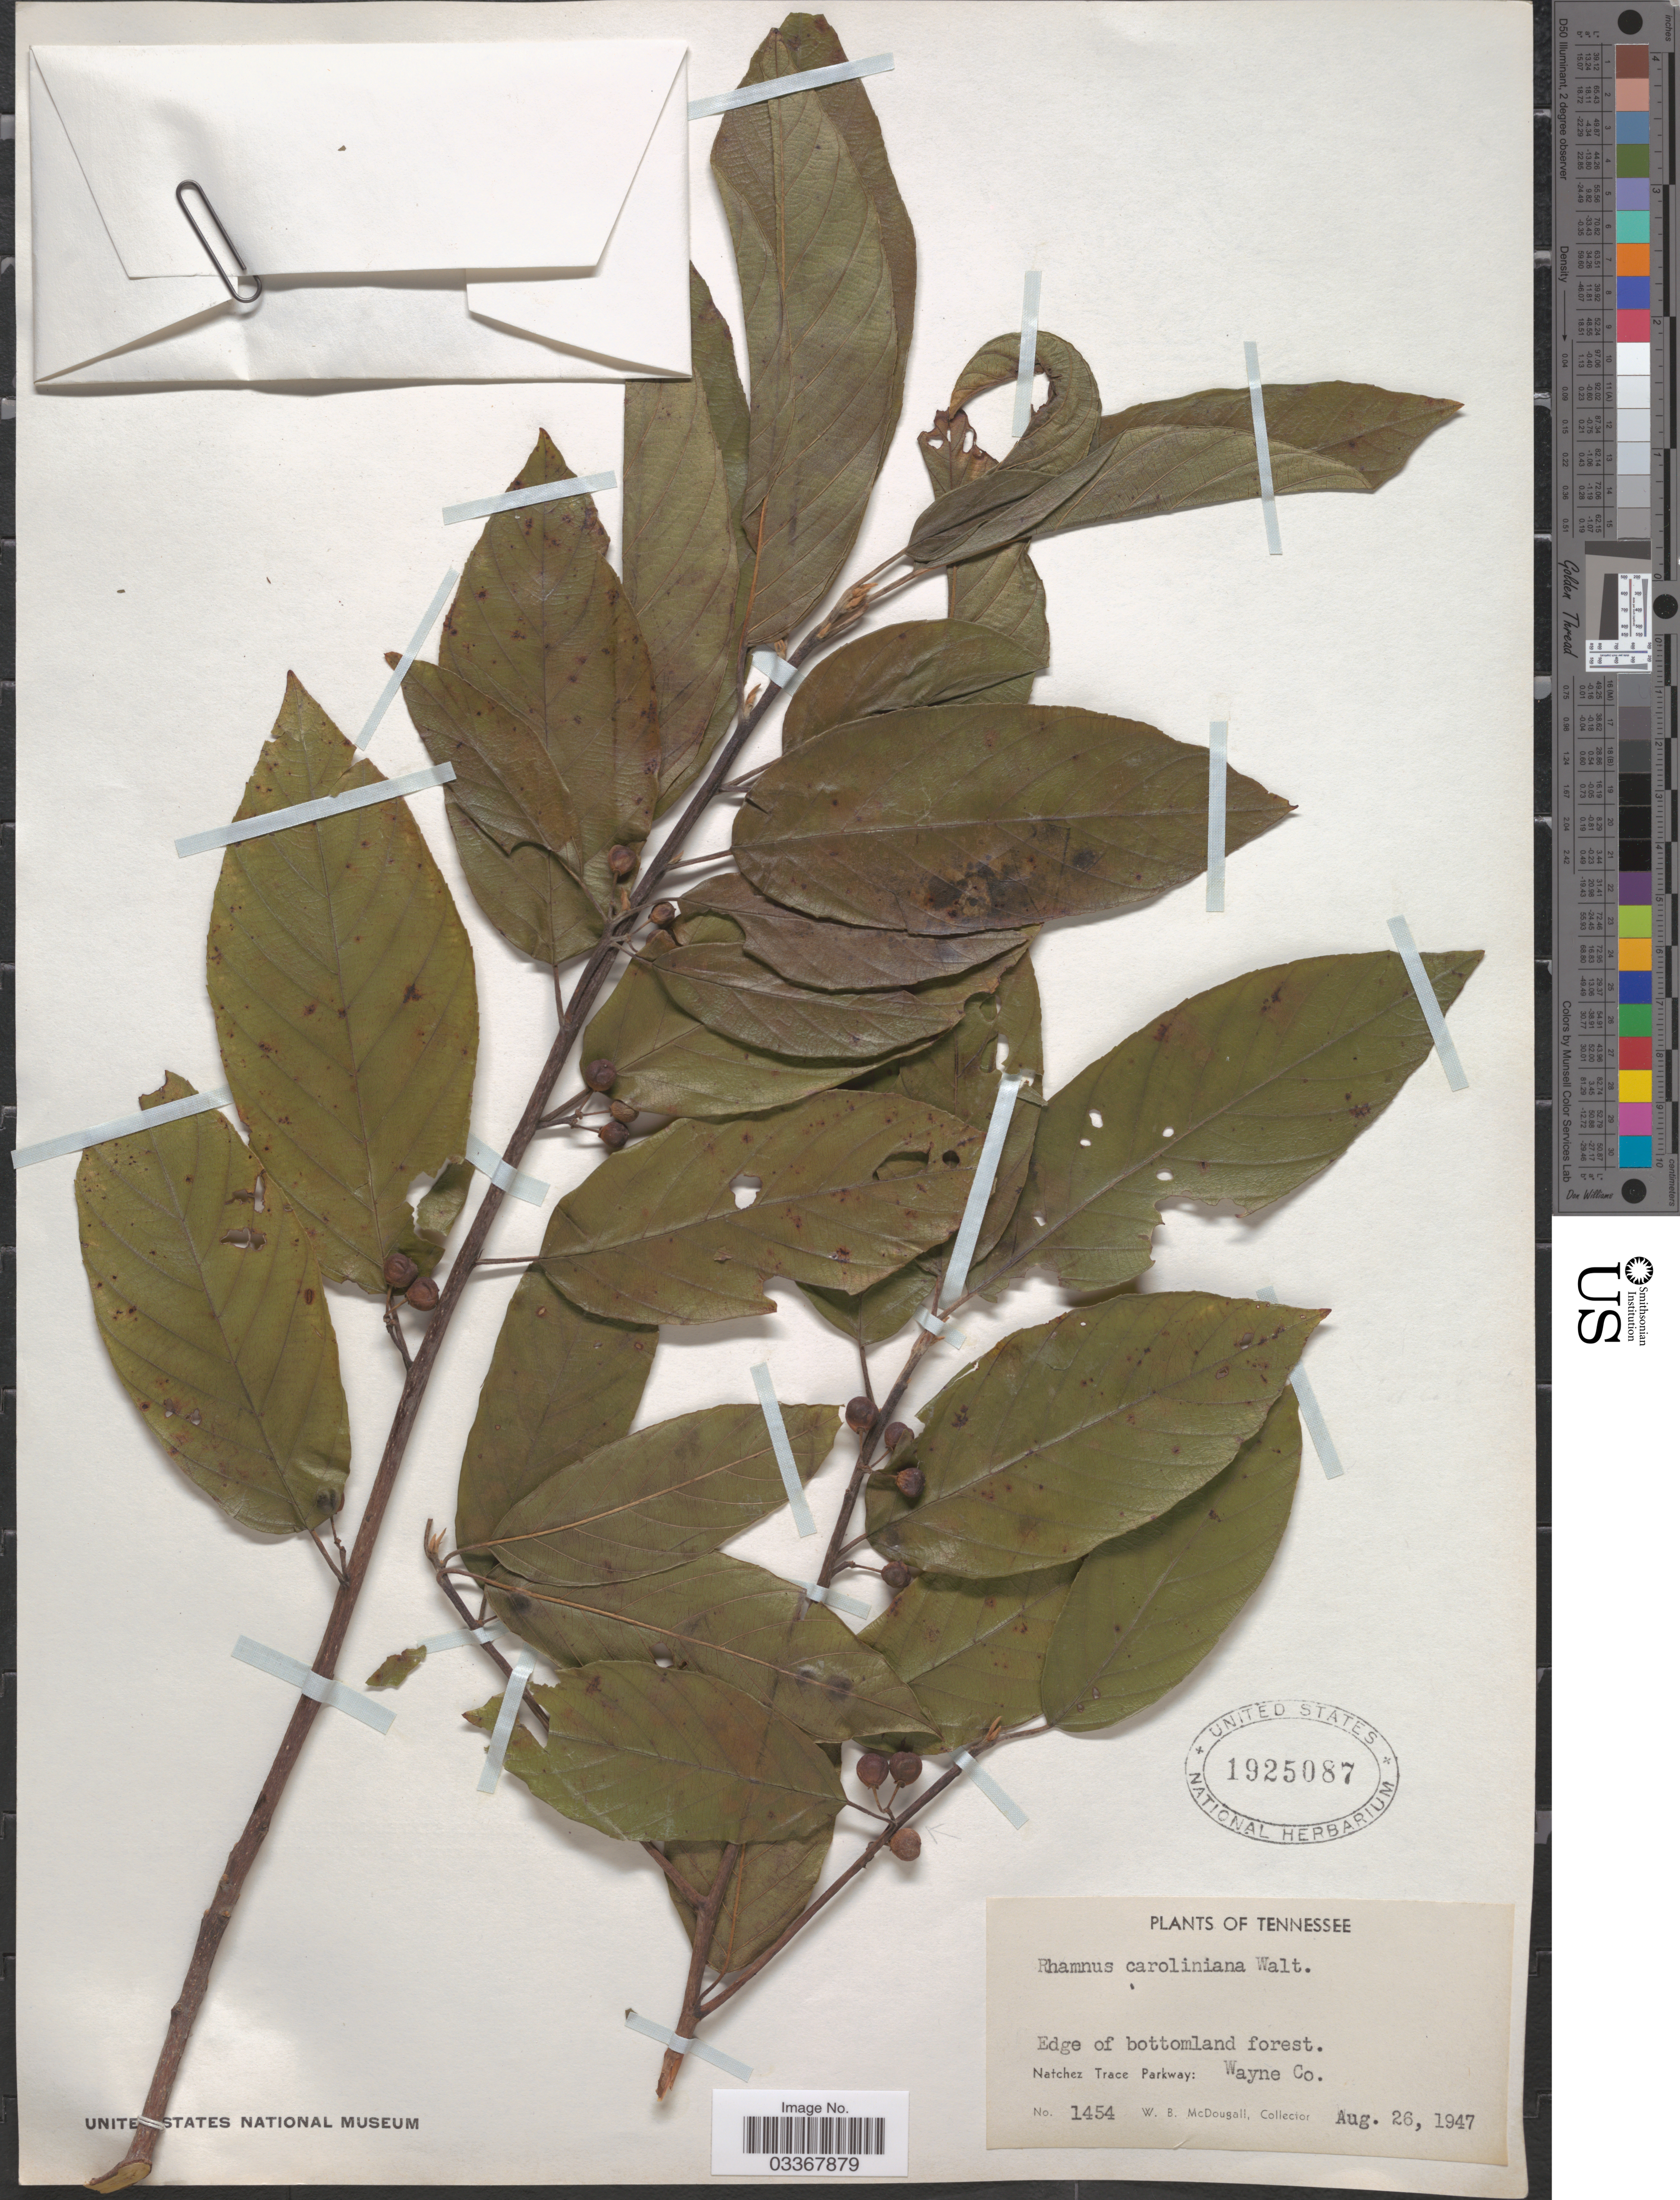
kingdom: Plantae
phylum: Tracheophyta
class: Magnoliopsida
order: Rosales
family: Rhamnaceae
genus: Frangula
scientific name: Frangula caroliniana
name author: (Walter) A. Gray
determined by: Strong, Mark T., (BOT), Smithsonian Institution - National Museum of Natural History (UNITED STATES)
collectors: W. B. McDougall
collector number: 1454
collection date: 1947-08-26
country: United States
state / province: Tennessee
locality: Natchez Trace Parkway: Wayne Co.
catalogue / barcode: US 1925087